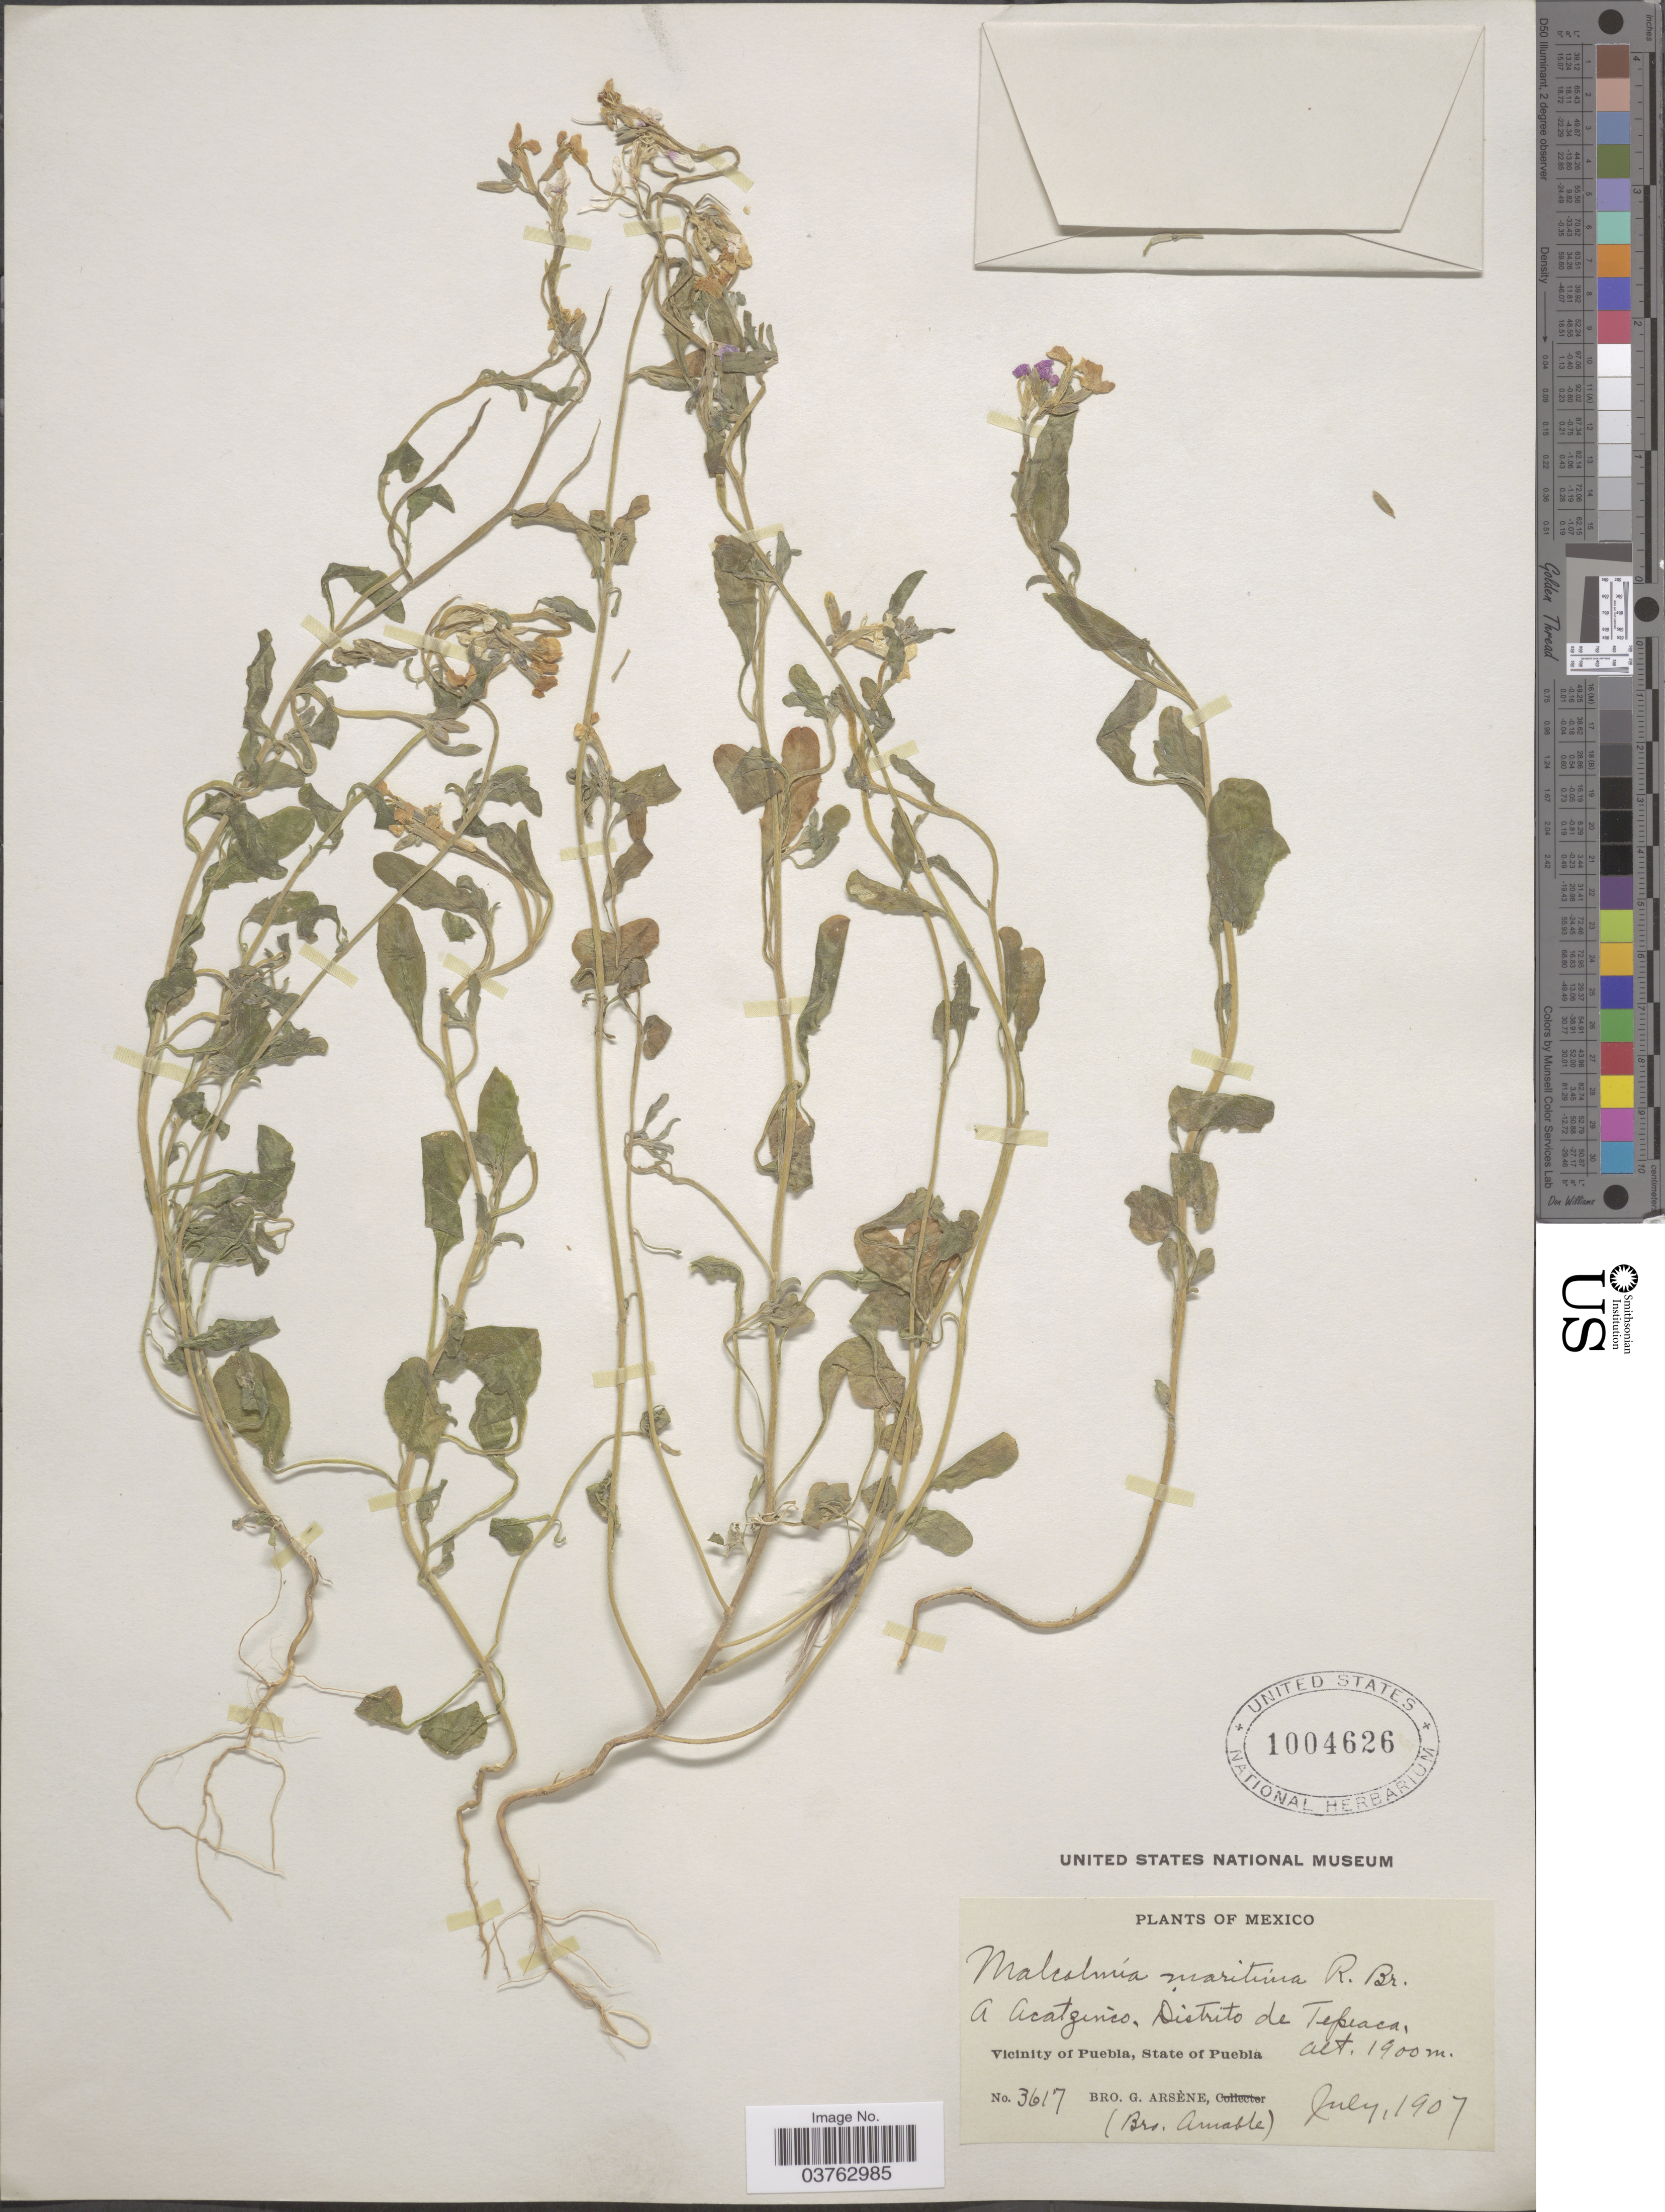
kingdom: Plantae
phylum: Tracheophyta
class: Magnoliopsida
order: Brassicales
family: Brassicaceae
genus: Malcolmia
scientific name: Malcolmia maritima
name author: (L.) W.T. Aiton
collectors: Bro. G. Arsène & B. Amable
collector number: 3617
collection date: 1907-07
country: Mexico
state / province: Puebla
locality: A Acatzinco, Distrito de Tepeaca, Vicinity of Puebla.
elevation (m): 1900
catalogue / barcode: US 1004626